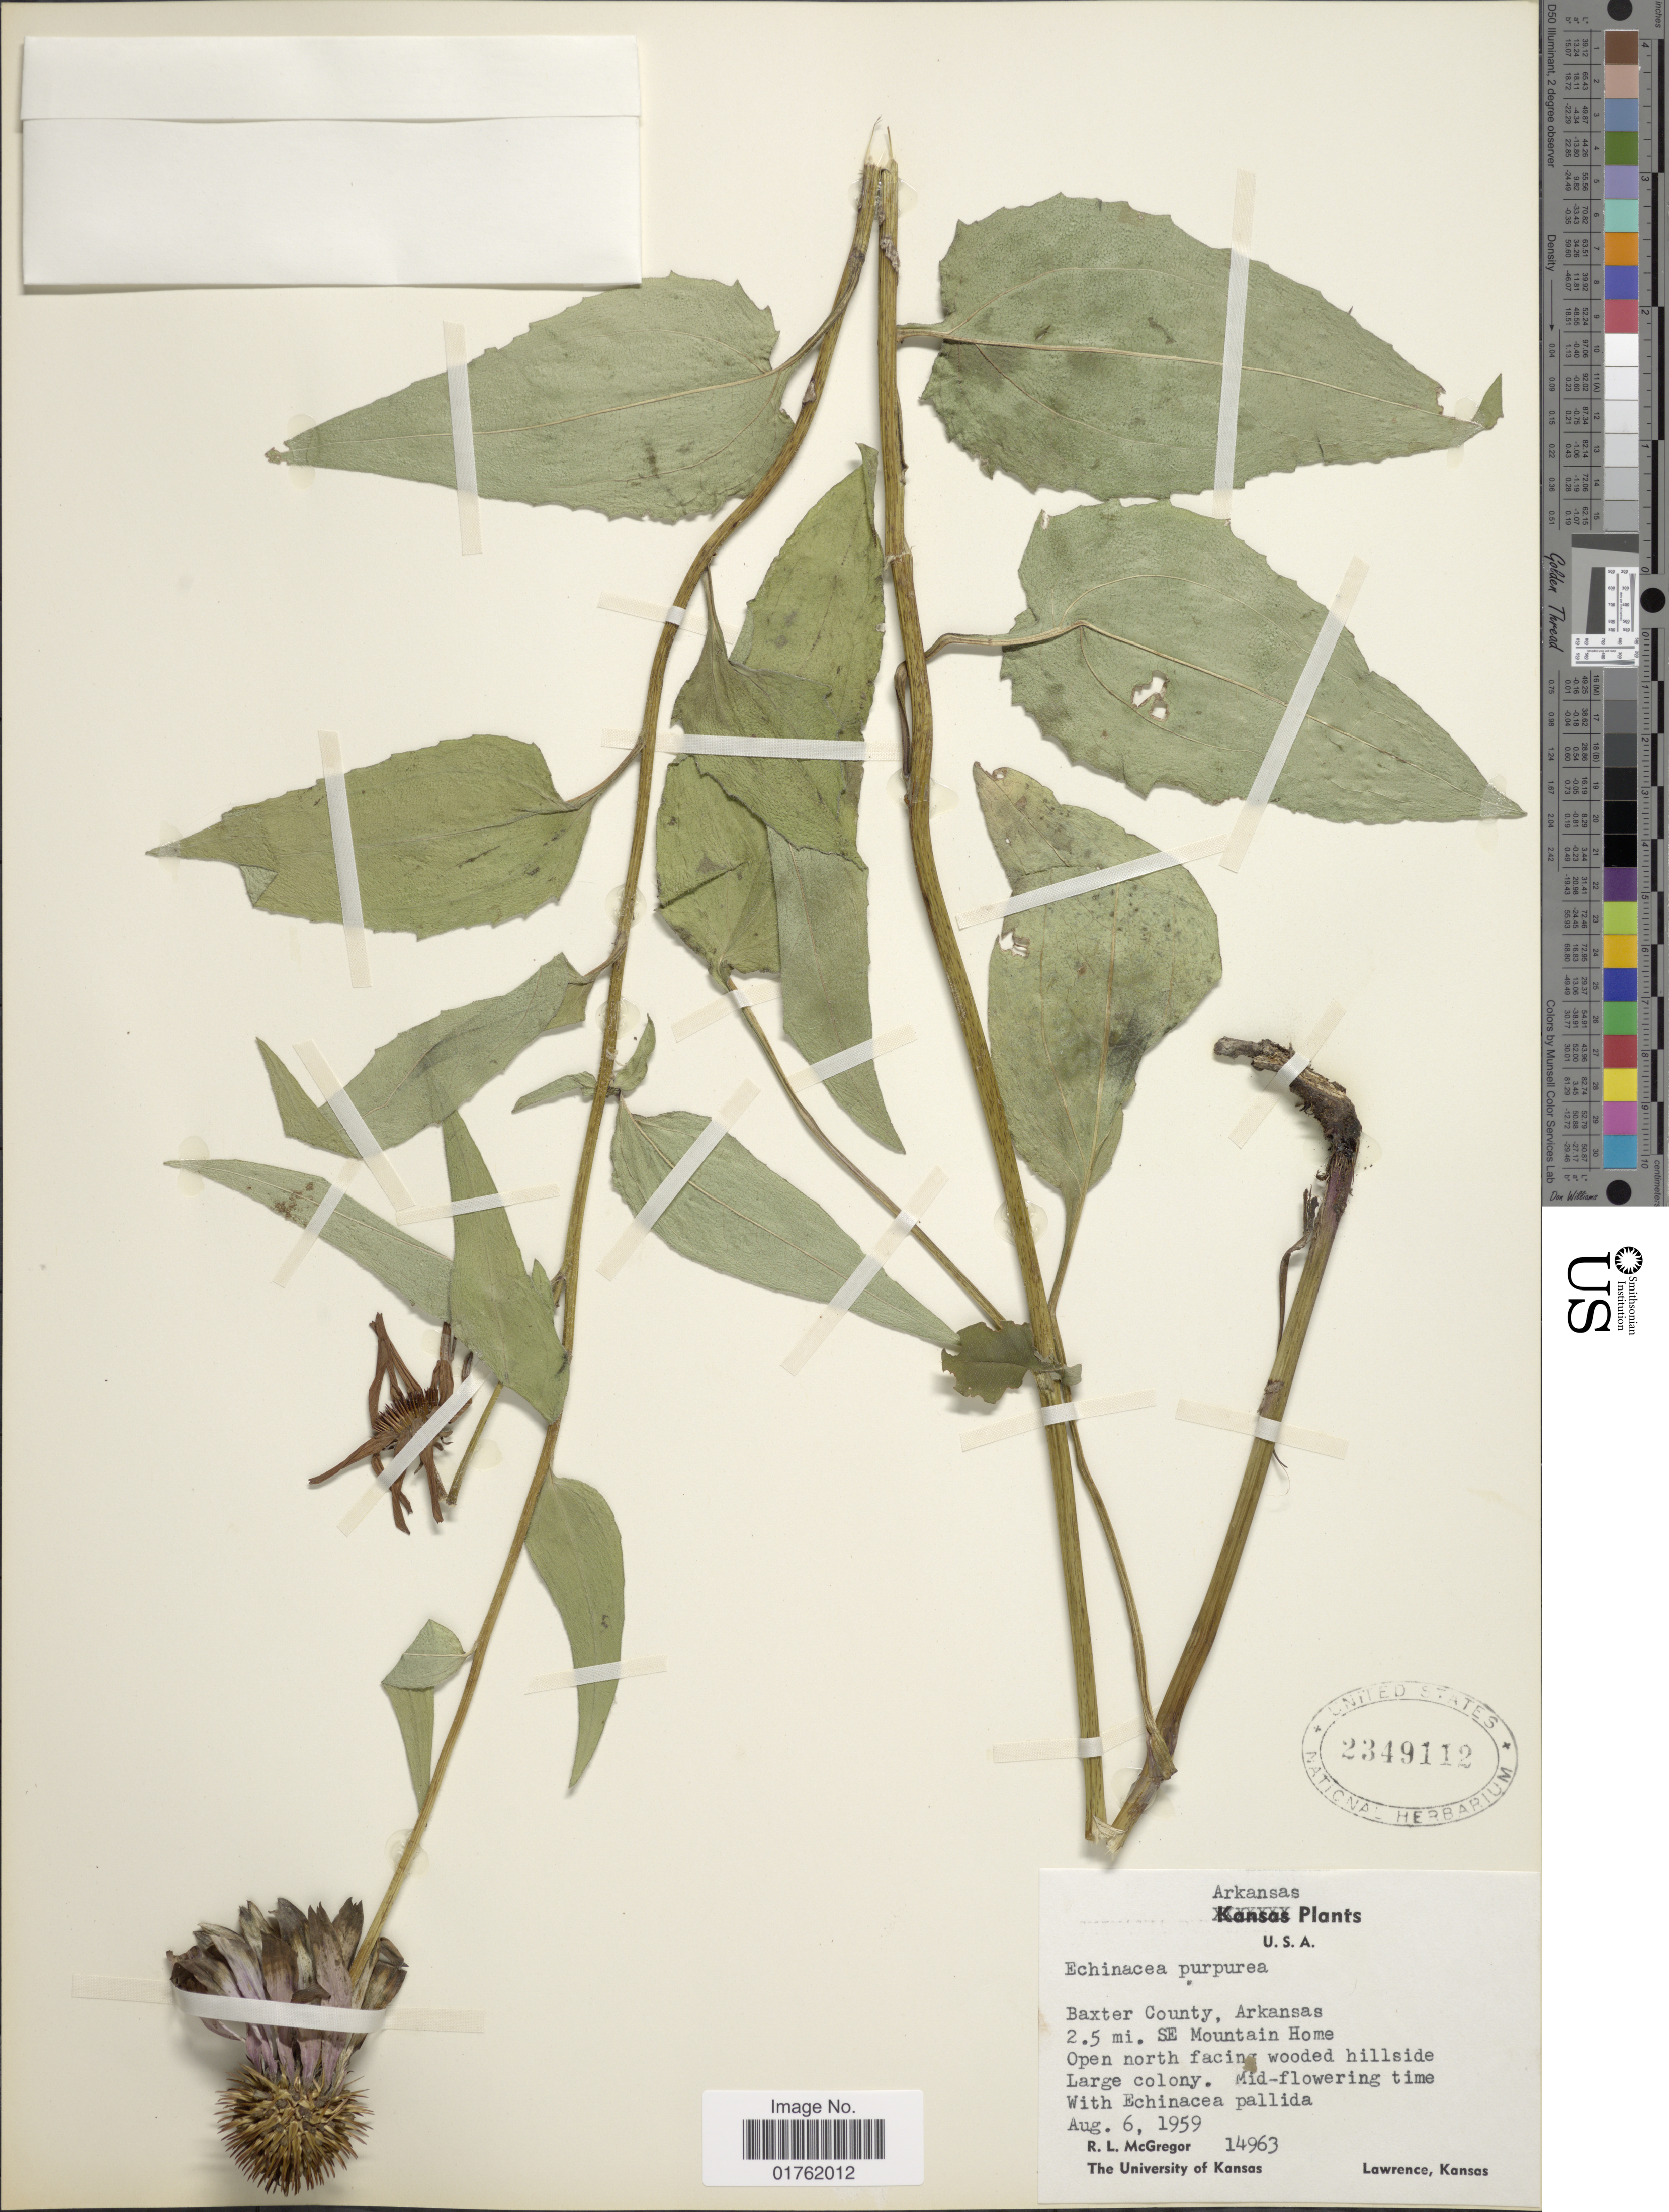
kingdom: Plantae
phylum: Tracheophyta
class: Magnoliopsida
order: Asterales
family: Asteraceae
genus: Echinacea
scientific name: Echinacea purpurea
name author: (L.) Moench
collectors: R. McGregor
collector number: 14963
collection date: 1959-08-06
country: United States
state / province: Arkansas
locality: Baxter County, Arkansas, 2.5 mi SE Mountain Home, Open north facing wooded hillside Large colony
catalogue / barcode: US 2349112